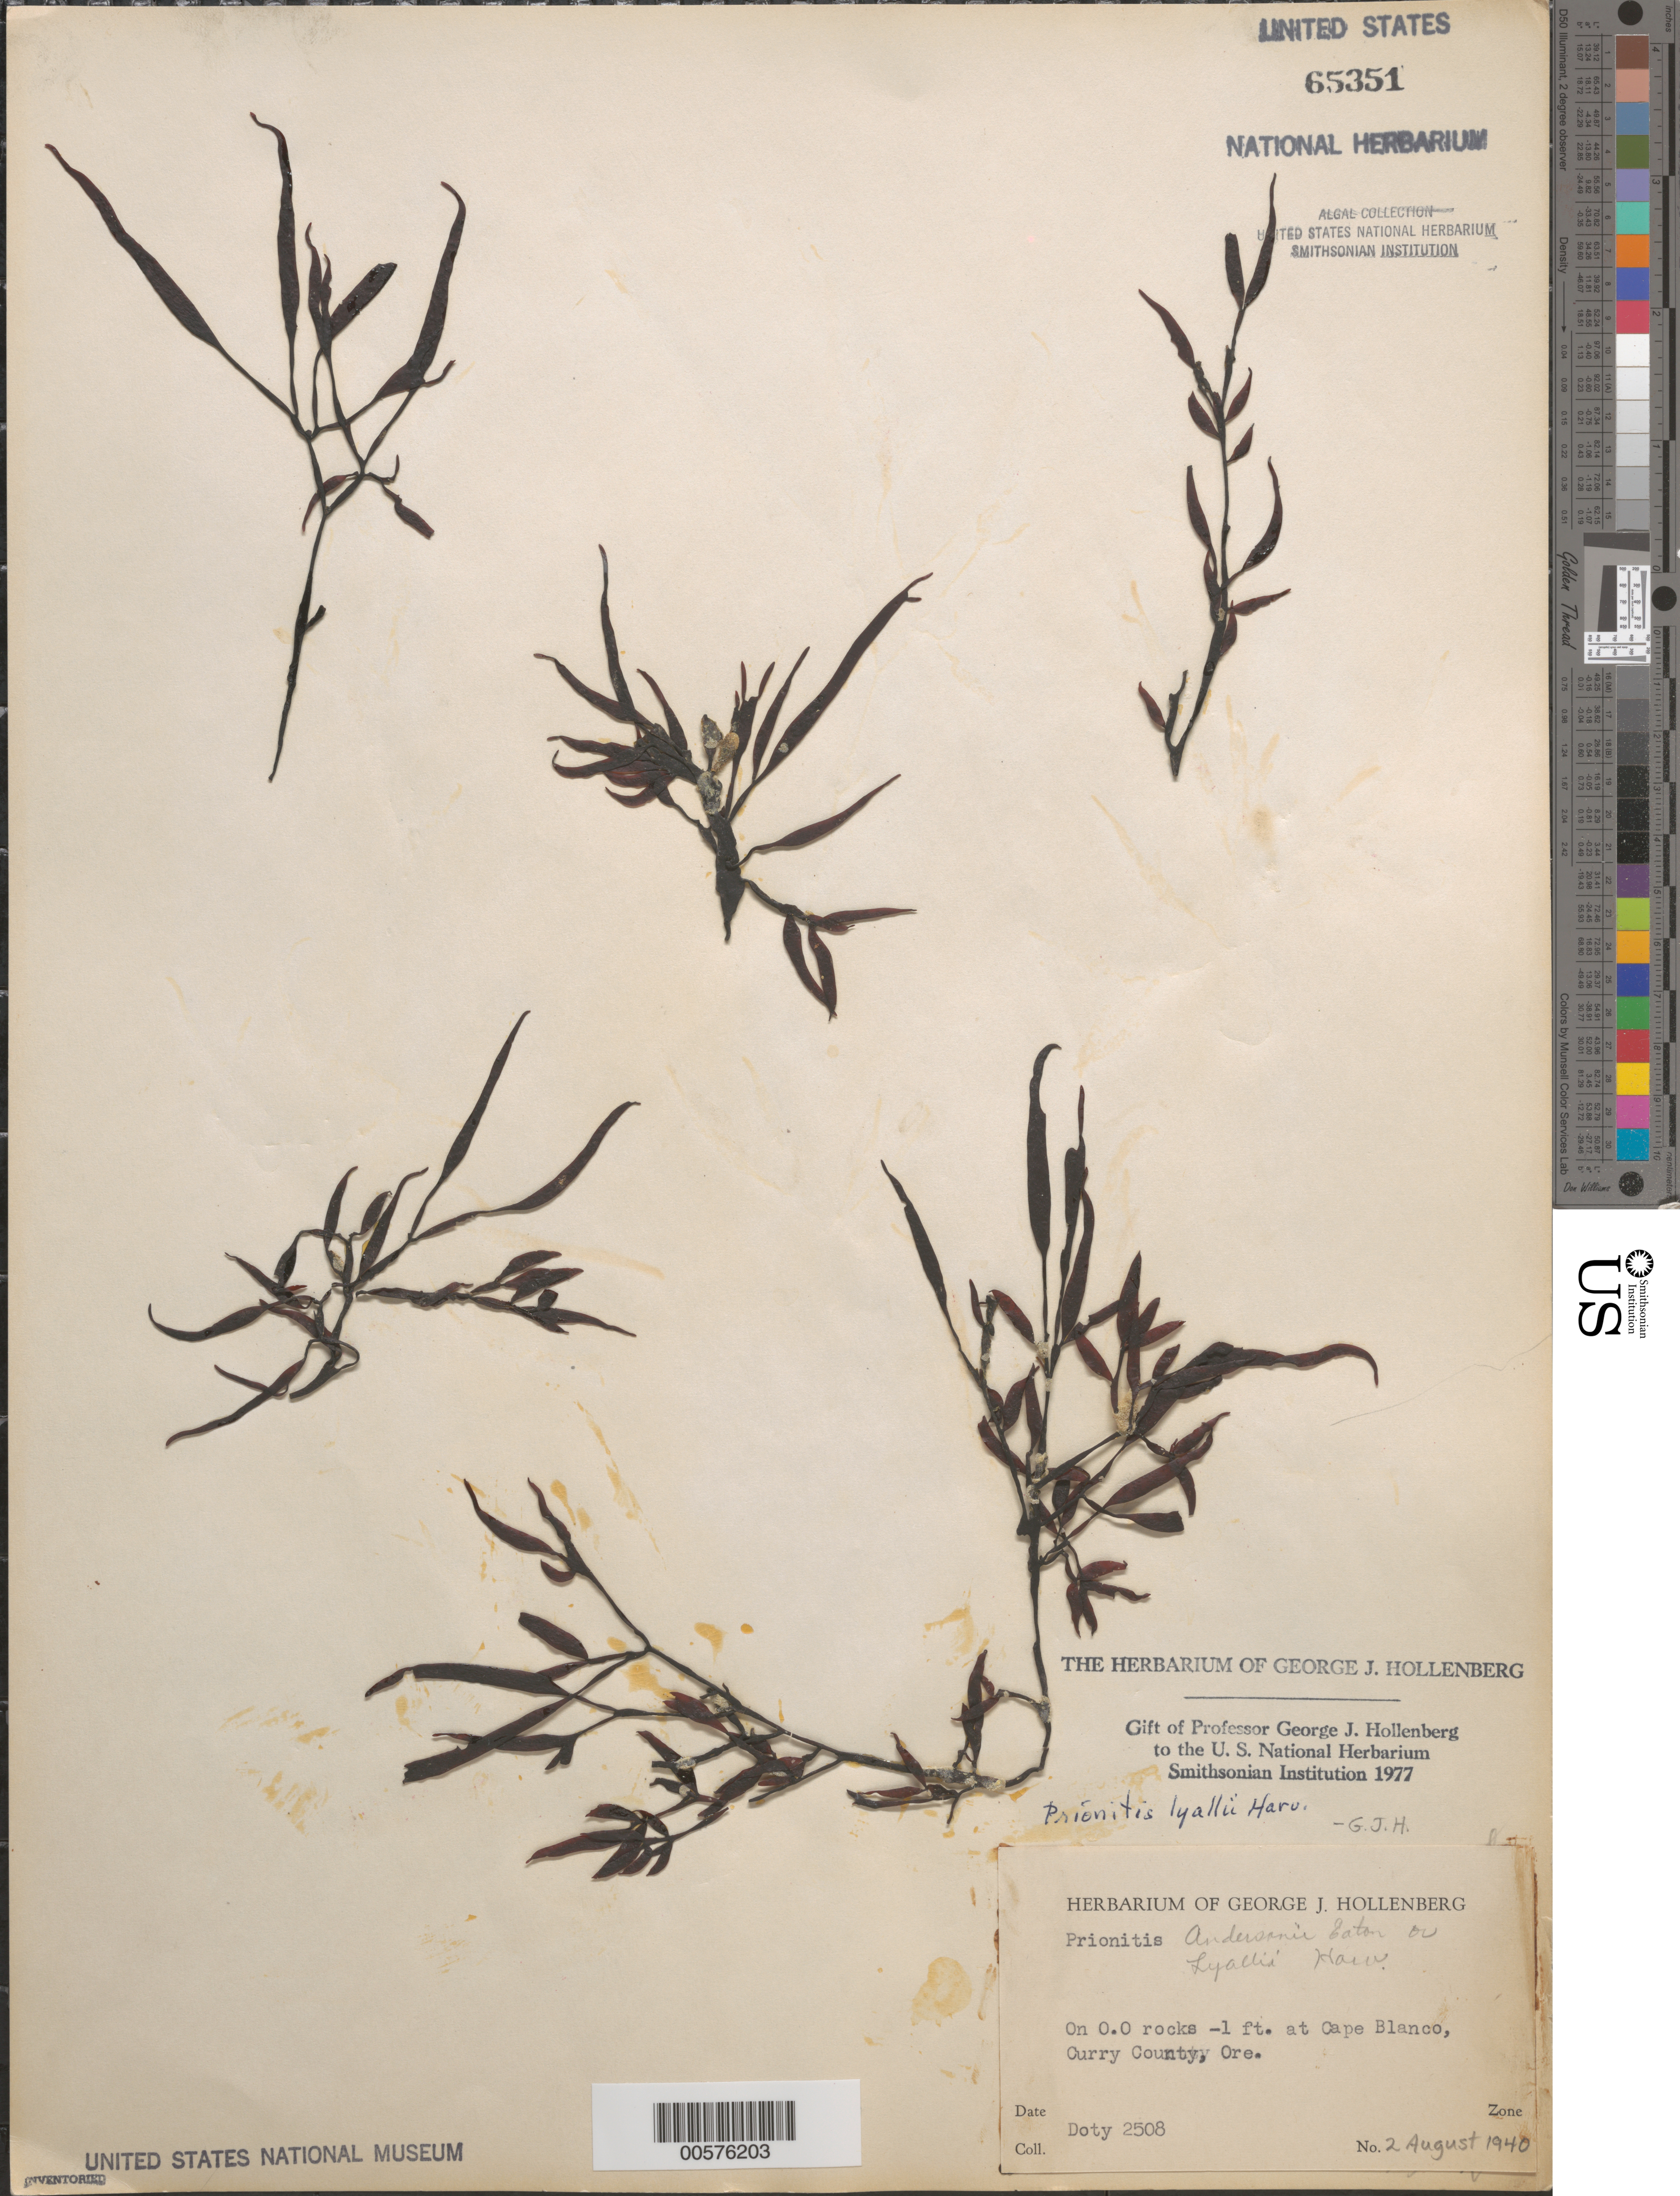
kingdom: Plantae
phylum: Rhodophyta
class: Florideophyceae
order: Cryptonemiales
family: Cryptonemiaceae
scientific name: Prionitis sternbergii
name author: (C. Agardh) J. Agardh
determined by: Algae name updating Project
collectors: M. S. Doty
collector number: MSD 2508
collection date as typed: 02 Aug 1940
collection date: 1940-08-02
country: United States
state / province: Oregon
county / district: Curry County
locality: Cape Blanco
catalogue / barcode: US 65351